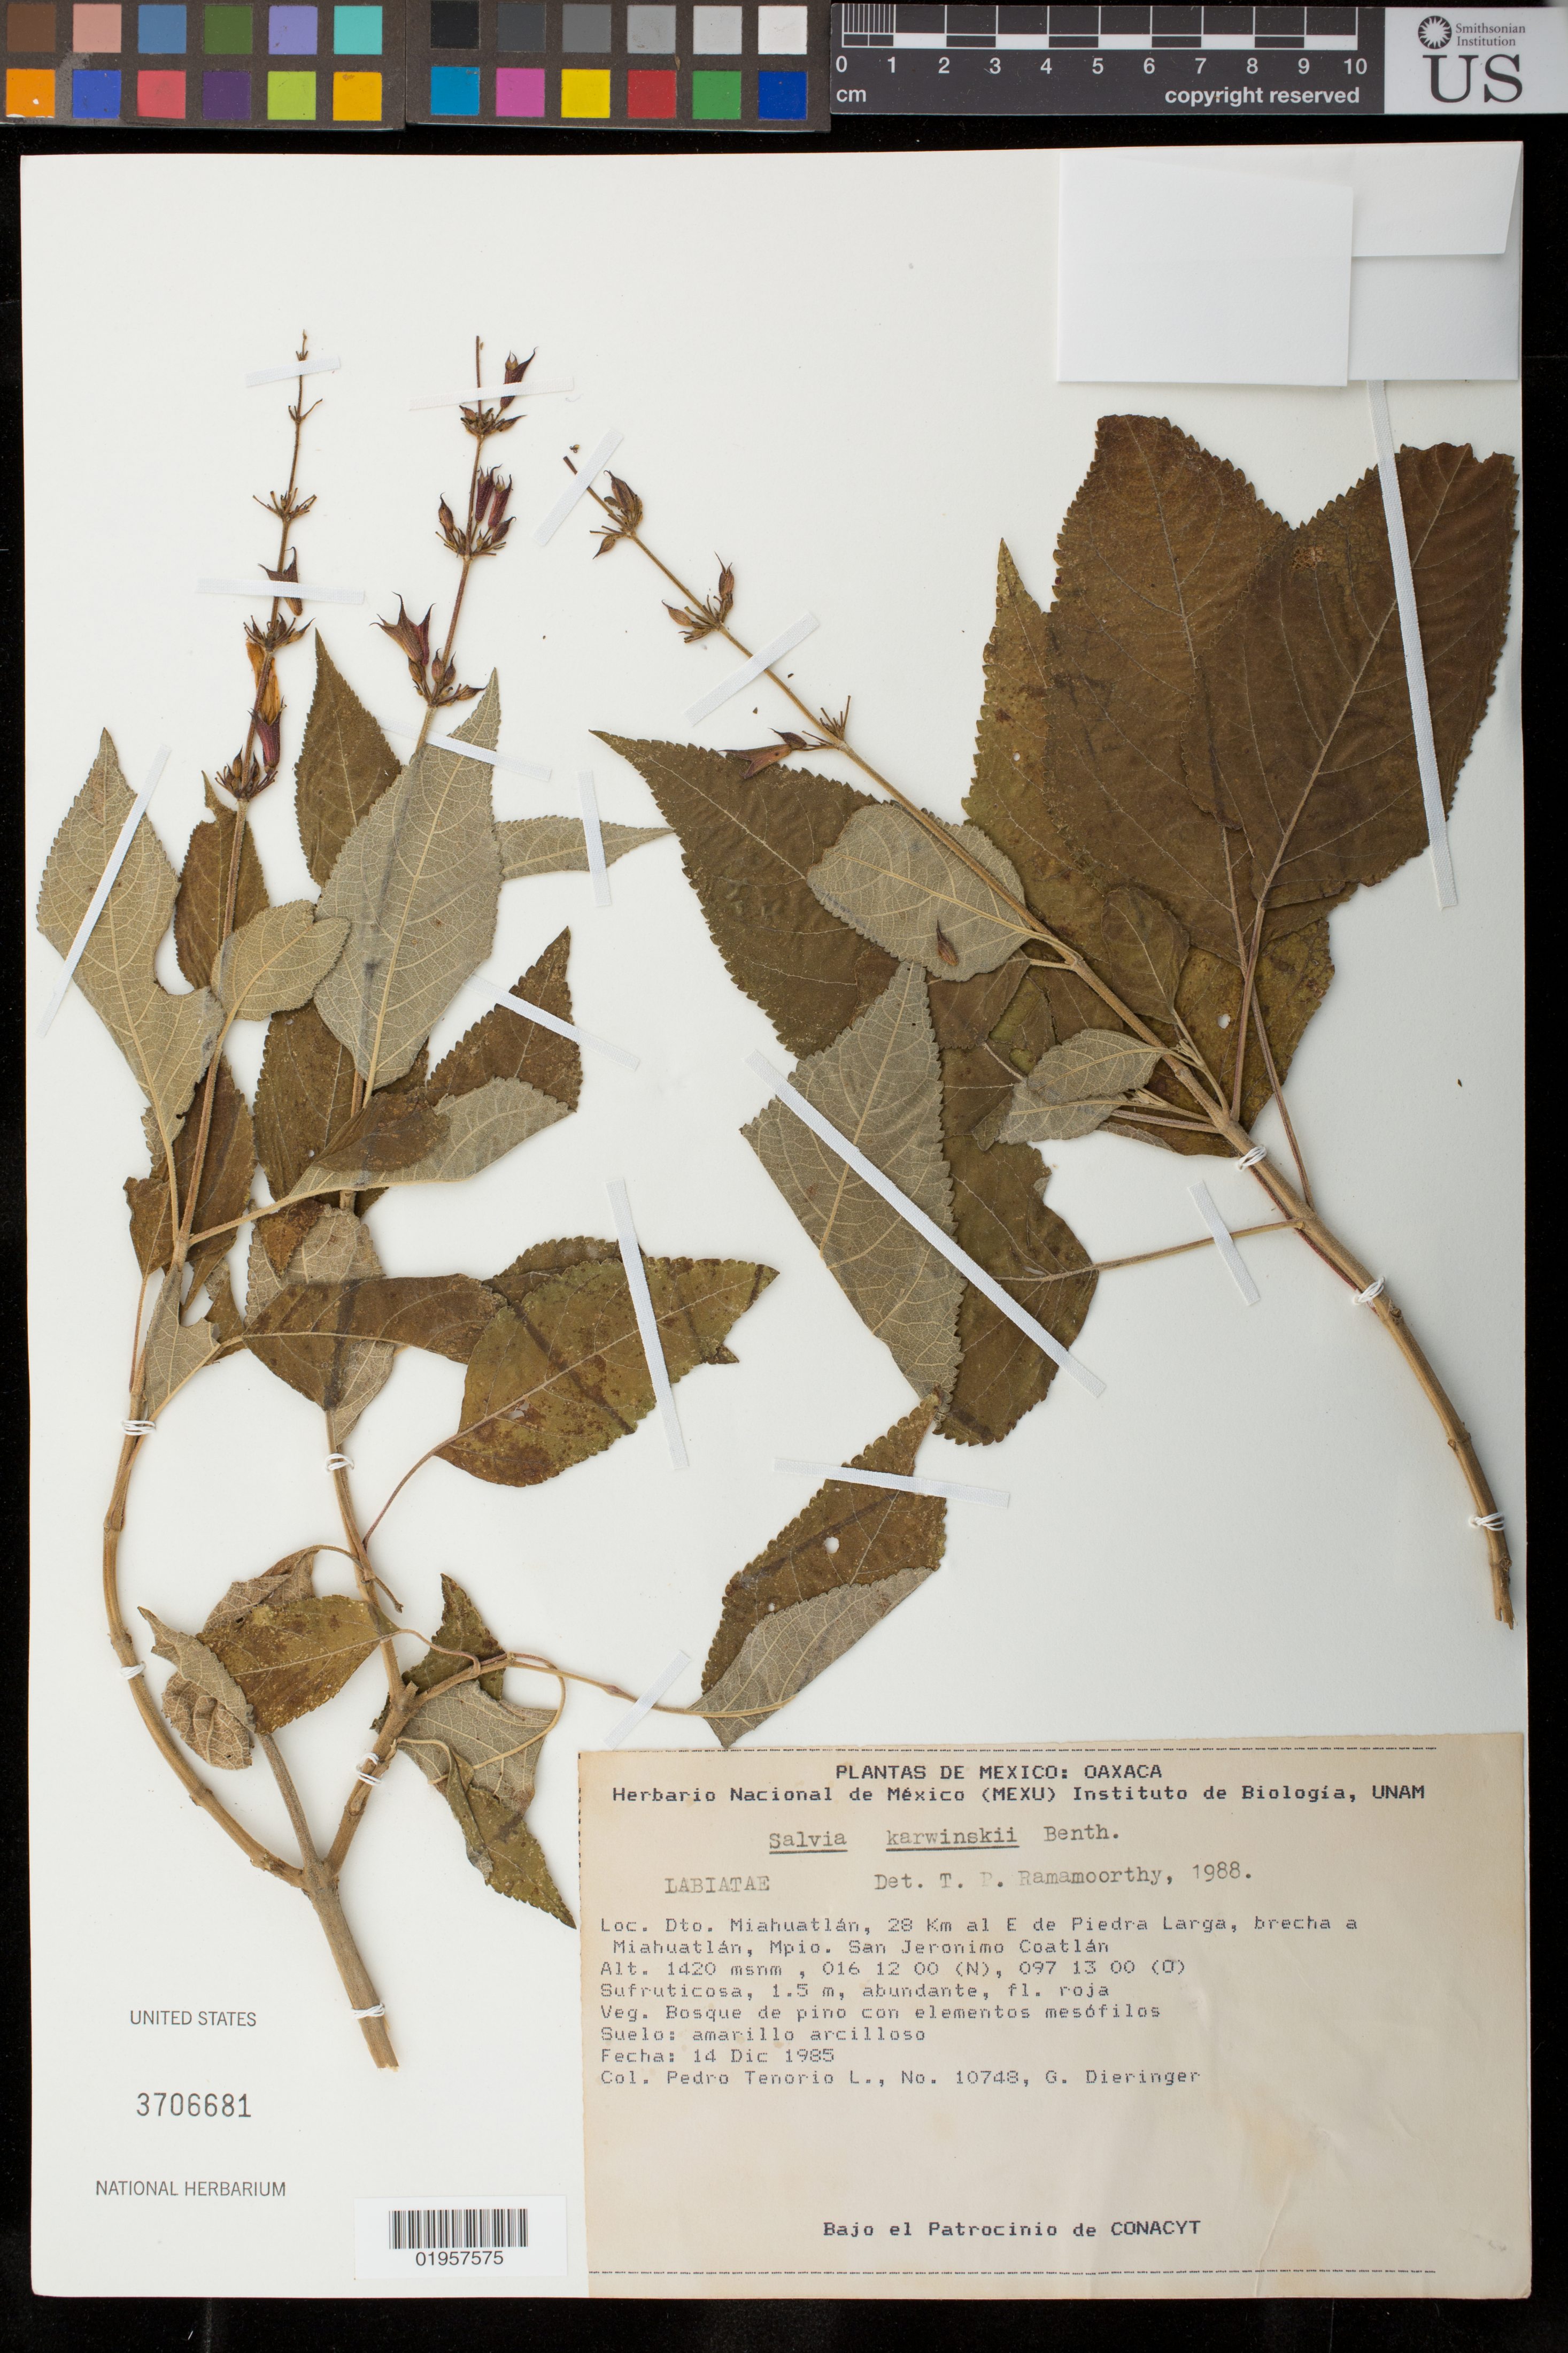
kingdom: Plantae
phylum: Tracheophyta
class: Magnoliopsida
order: Lamiales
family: Lamiaceae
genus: Salvia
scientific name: Salvia karwinskii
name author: Benth.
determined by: Ramamoorthy, T. P.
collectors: P. Tenorio Lezama & G. Dieringer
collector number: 10748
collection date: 1985-12-14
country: Mexico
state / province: Oaxaca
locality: Dto. Miahuatlán, Mpio. San Jeronimo Coatlán; 28 km al E de Piedra Larga, brecha a Miahuatlán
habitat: Bosque de pino con elementos mesófilos, suelo amarillo arcilloso; abundante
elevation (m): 1420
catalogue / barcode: US 3706681